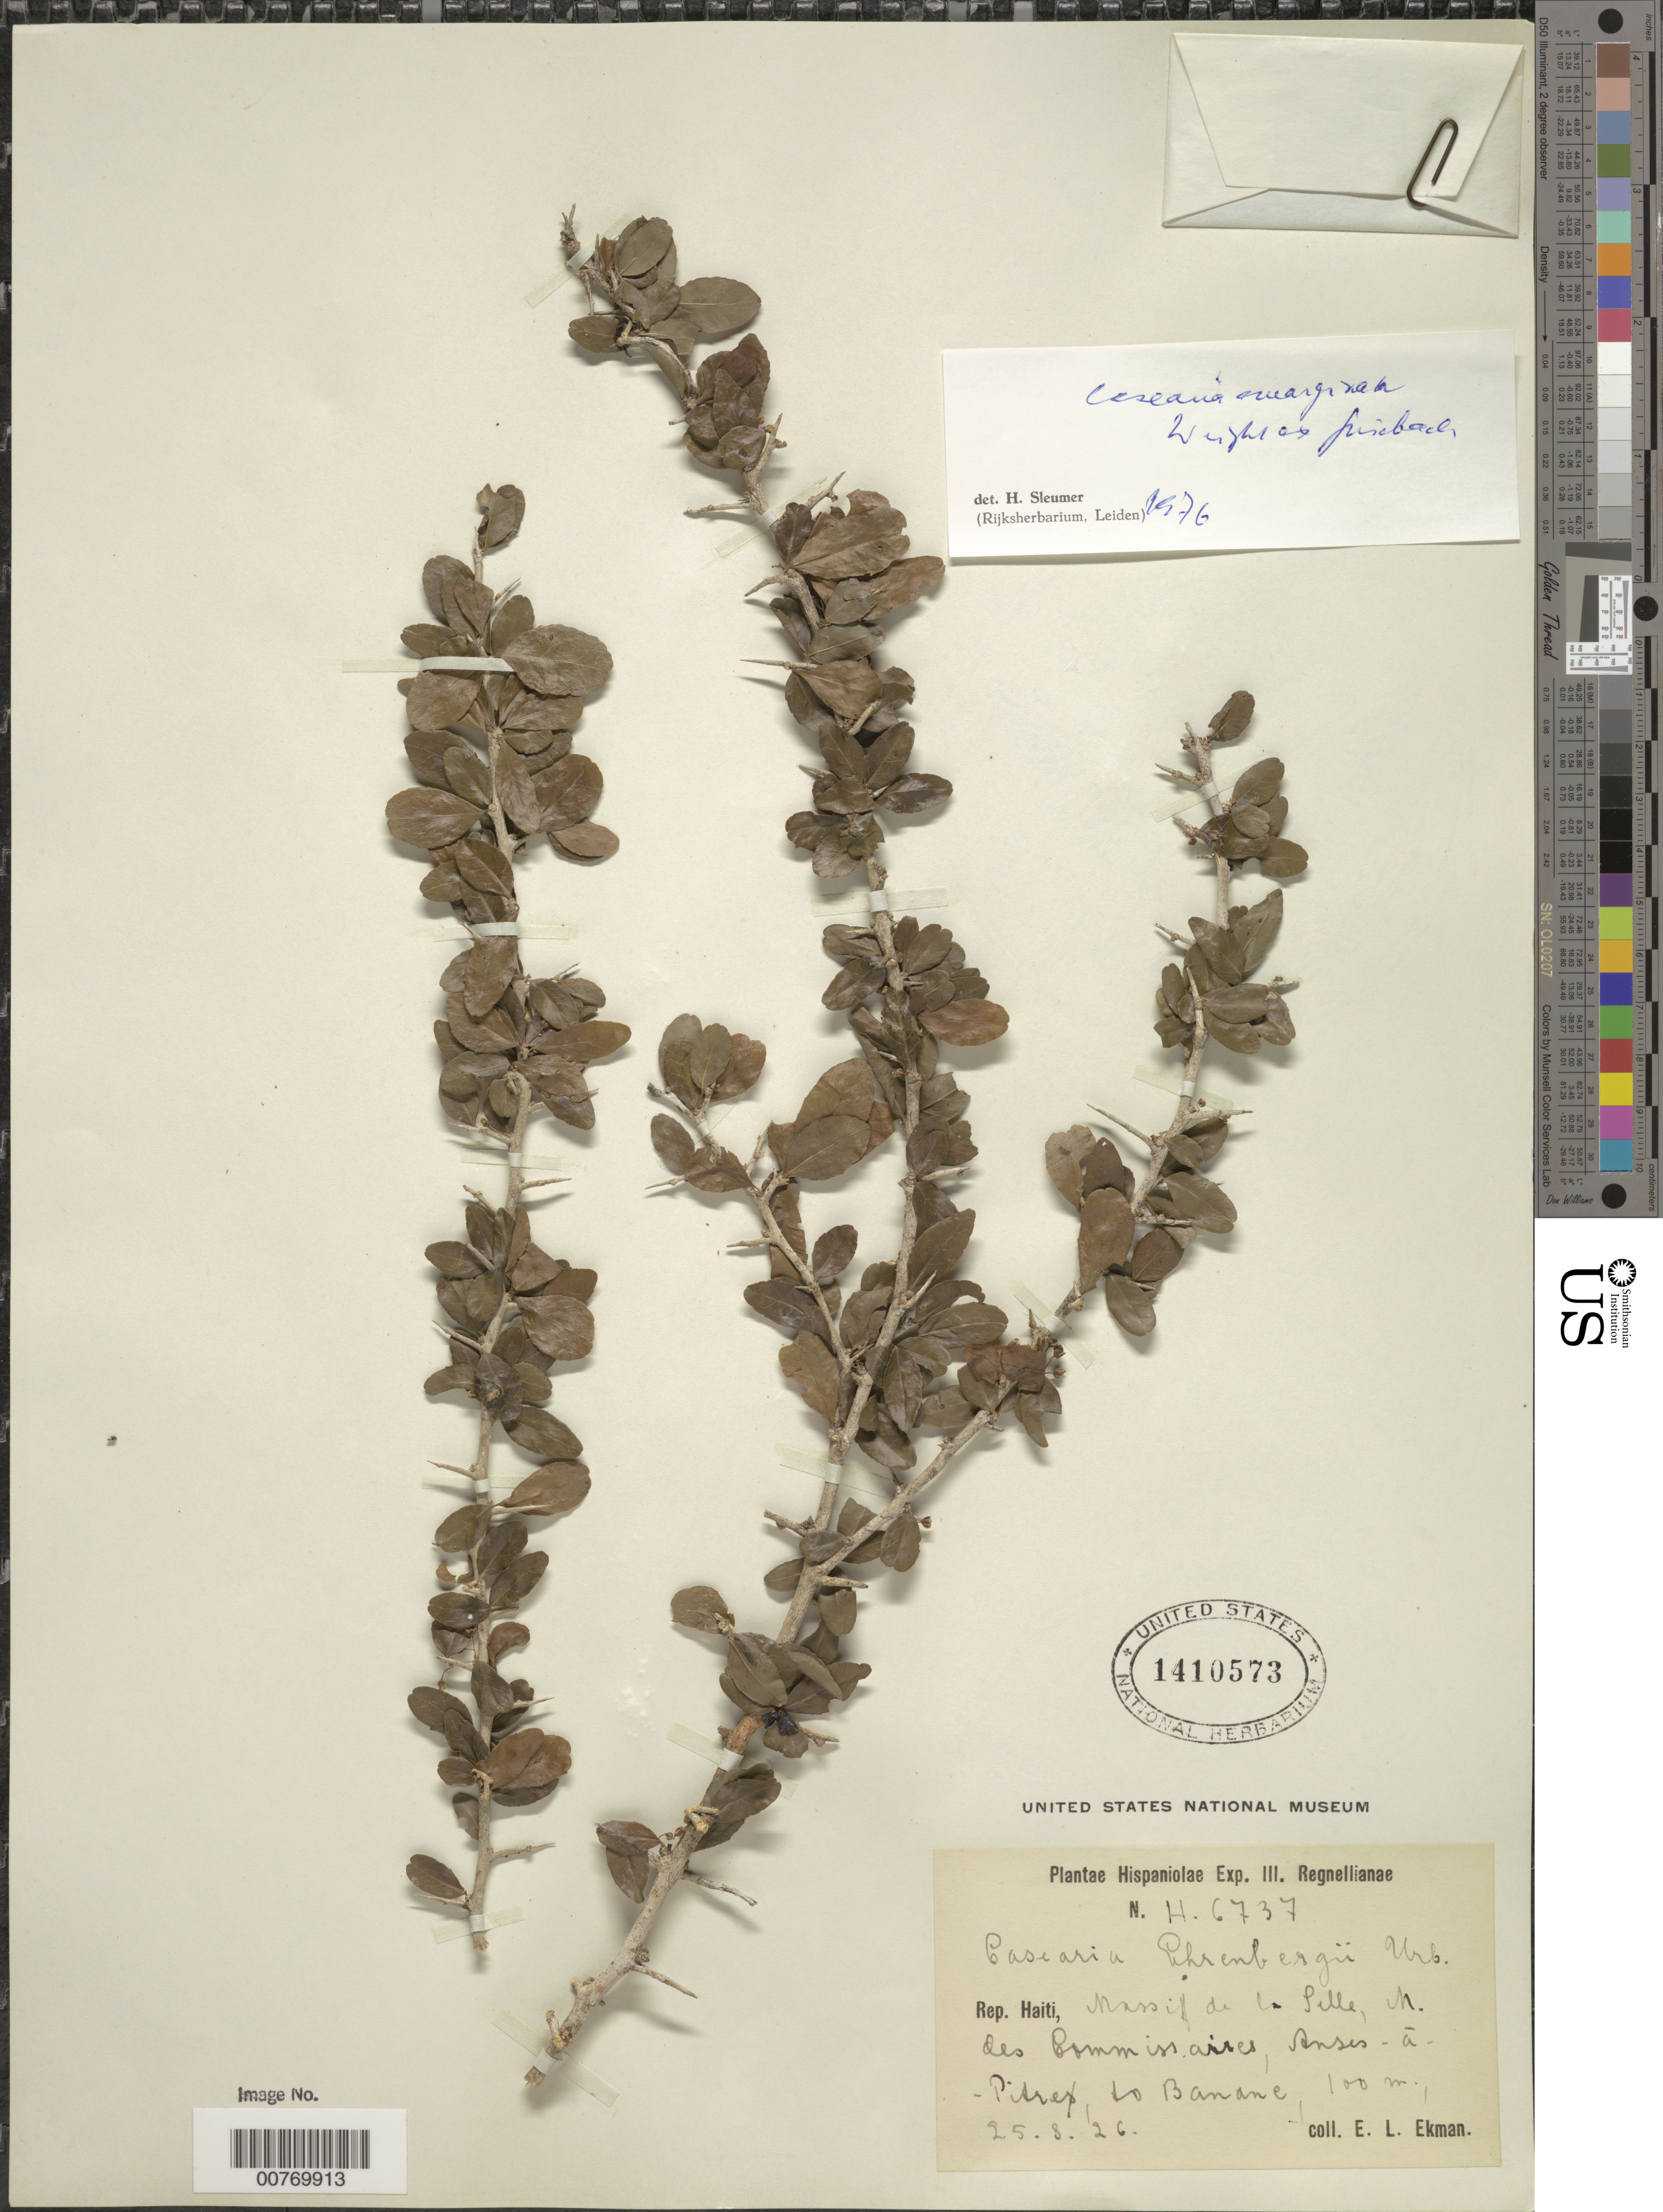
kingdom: Plantae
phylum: Tracheophyta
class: Magnoliopsida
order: Malpighiales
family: Salicaceae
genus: Casearia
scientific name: Casearia emarginata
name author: C. Wright ex Griseb.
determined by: Sleumer, H. O.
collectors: E. L. Ekman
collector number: H 6737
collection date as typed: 25 Aug 1926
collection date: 1926-08-25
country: Haiti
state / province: Ouest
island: Hispaniola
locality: Massif de la Selle, N. des Commissairres, Anses-ã-Pidre, du Banane.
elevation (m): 100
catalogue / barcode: US 1410573